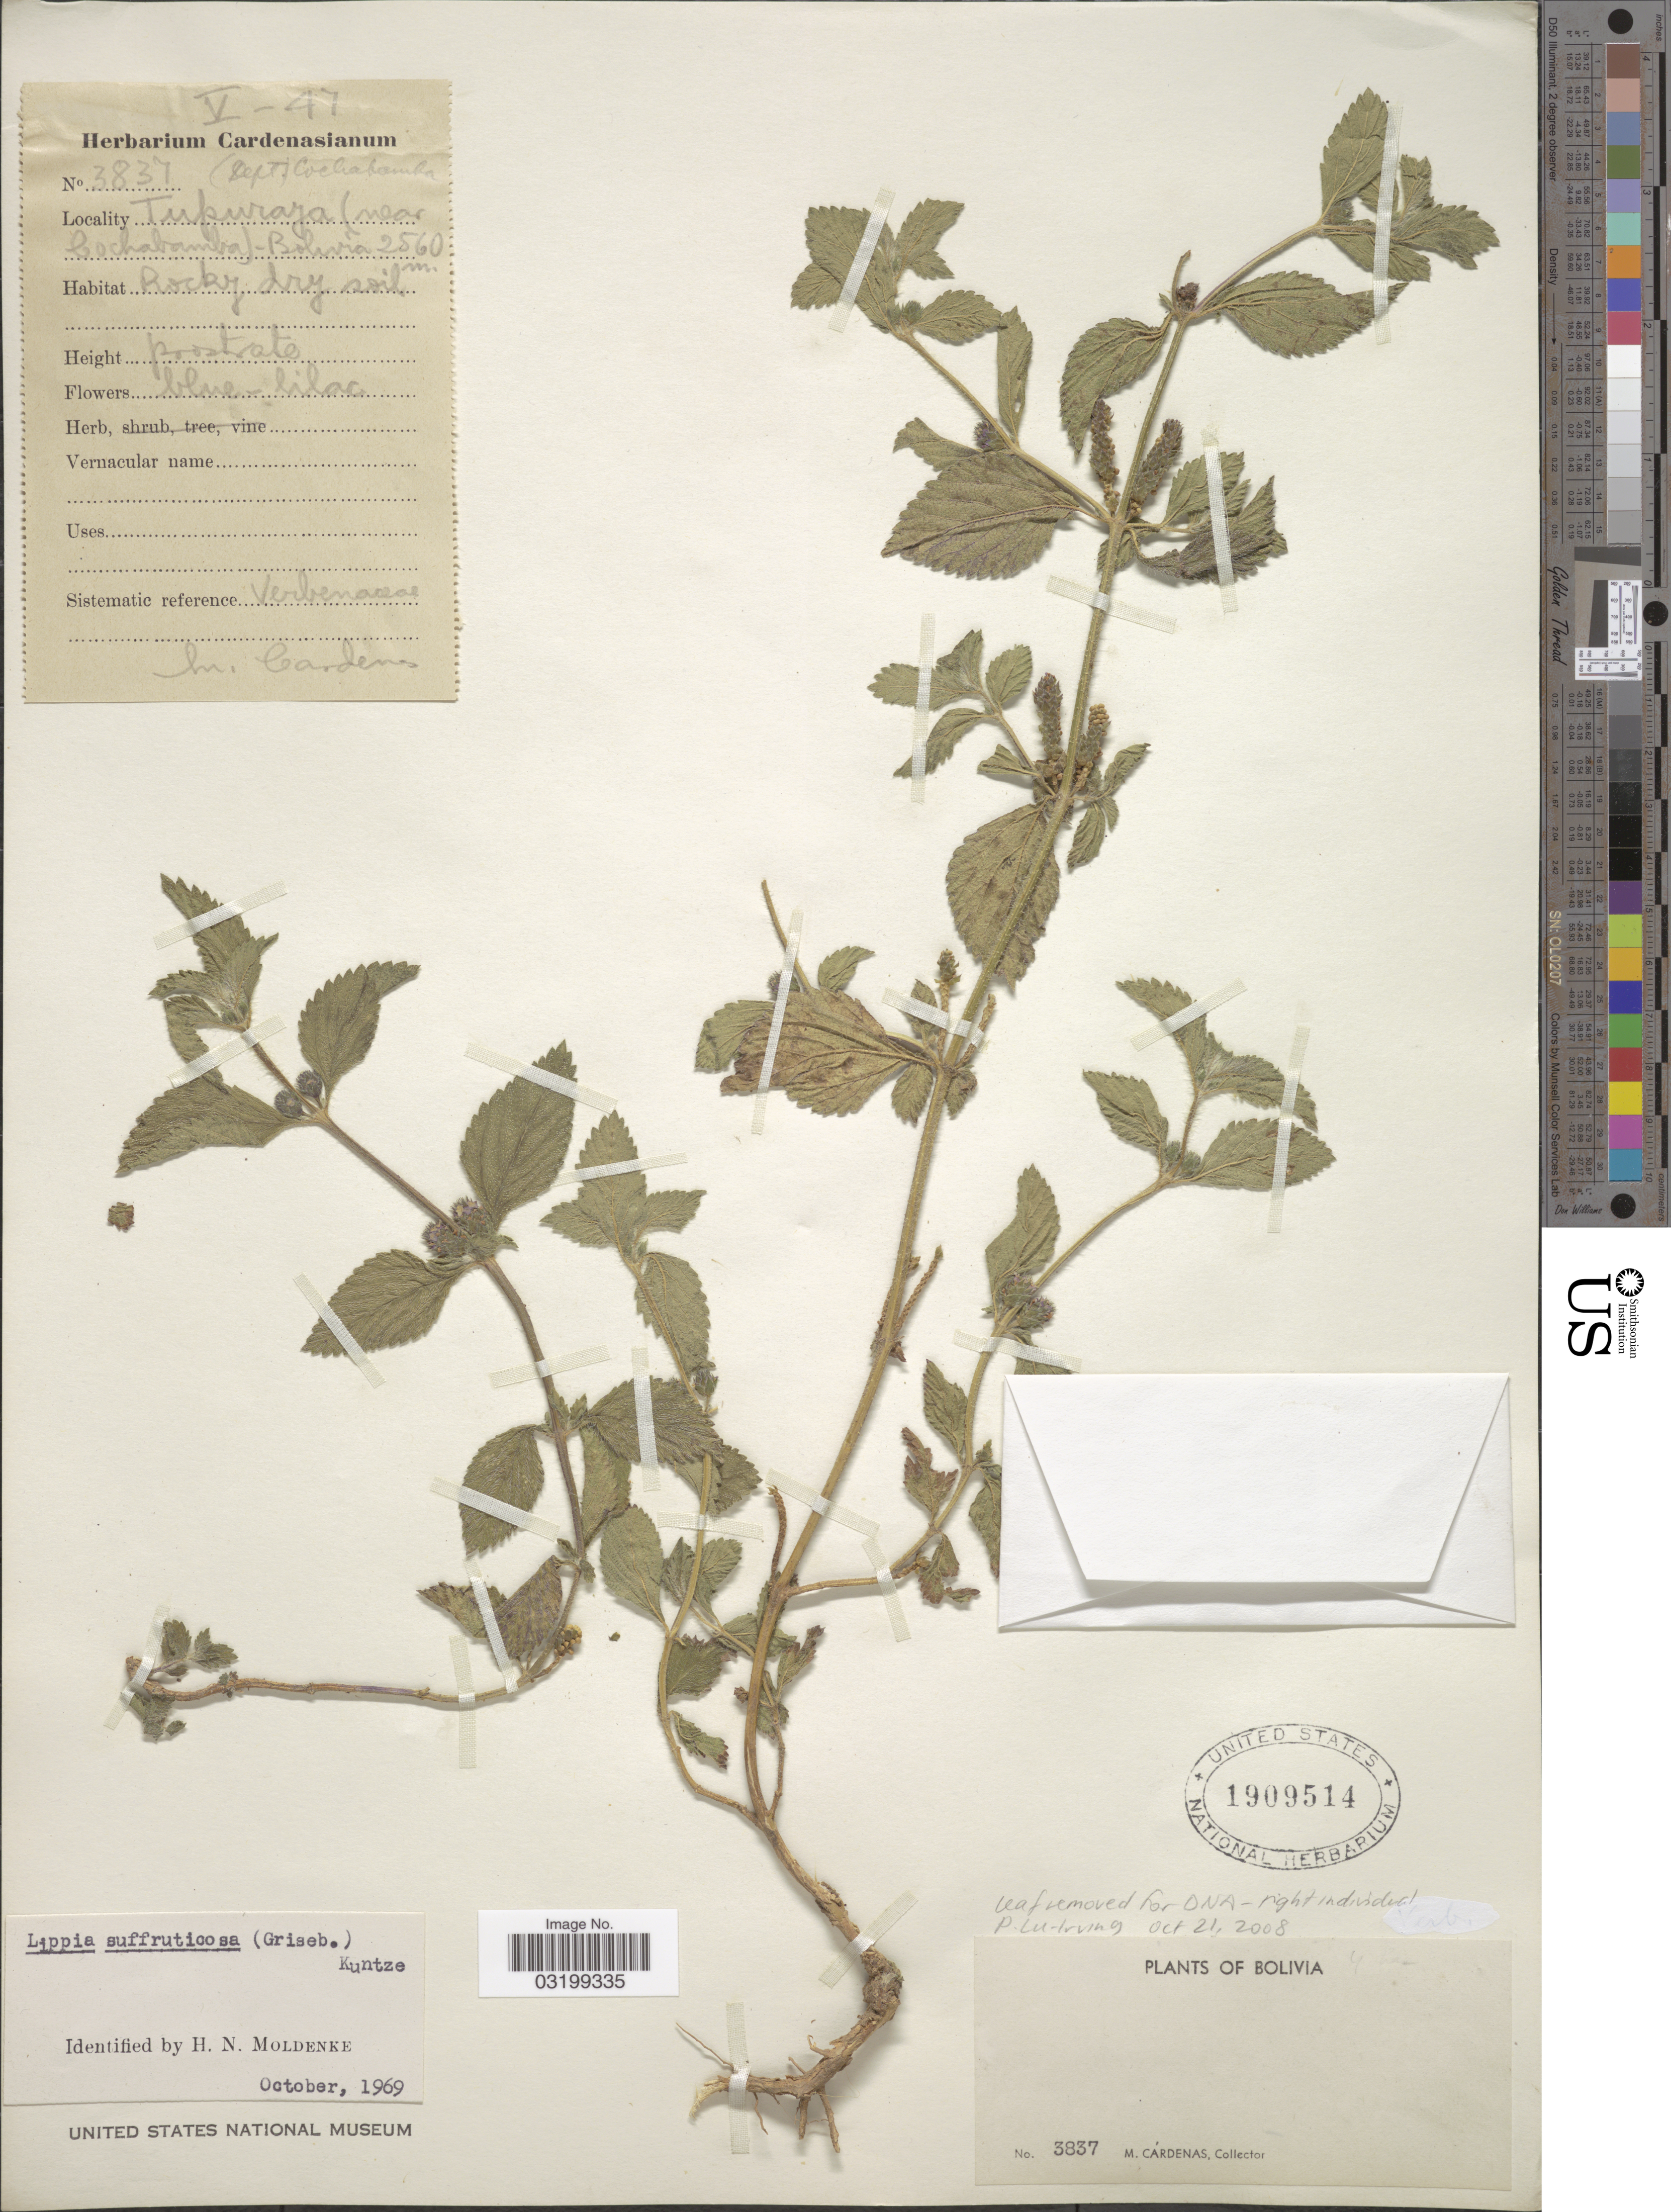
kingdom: Plantae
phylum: Tracheophyta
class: Magnoliopsida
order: Lamiales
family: Verbenaceae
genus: Lippia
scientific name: Lippia suffruticosa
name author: (Griseb.) Kuntze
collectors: M. Cárdenas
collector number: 3837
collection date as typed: Transcribed d/m/y: /5/47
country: Bolivia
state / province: Cochabamba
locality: Tupuraya (near Cochabamba).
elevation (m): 2560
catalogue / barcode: US 1909514